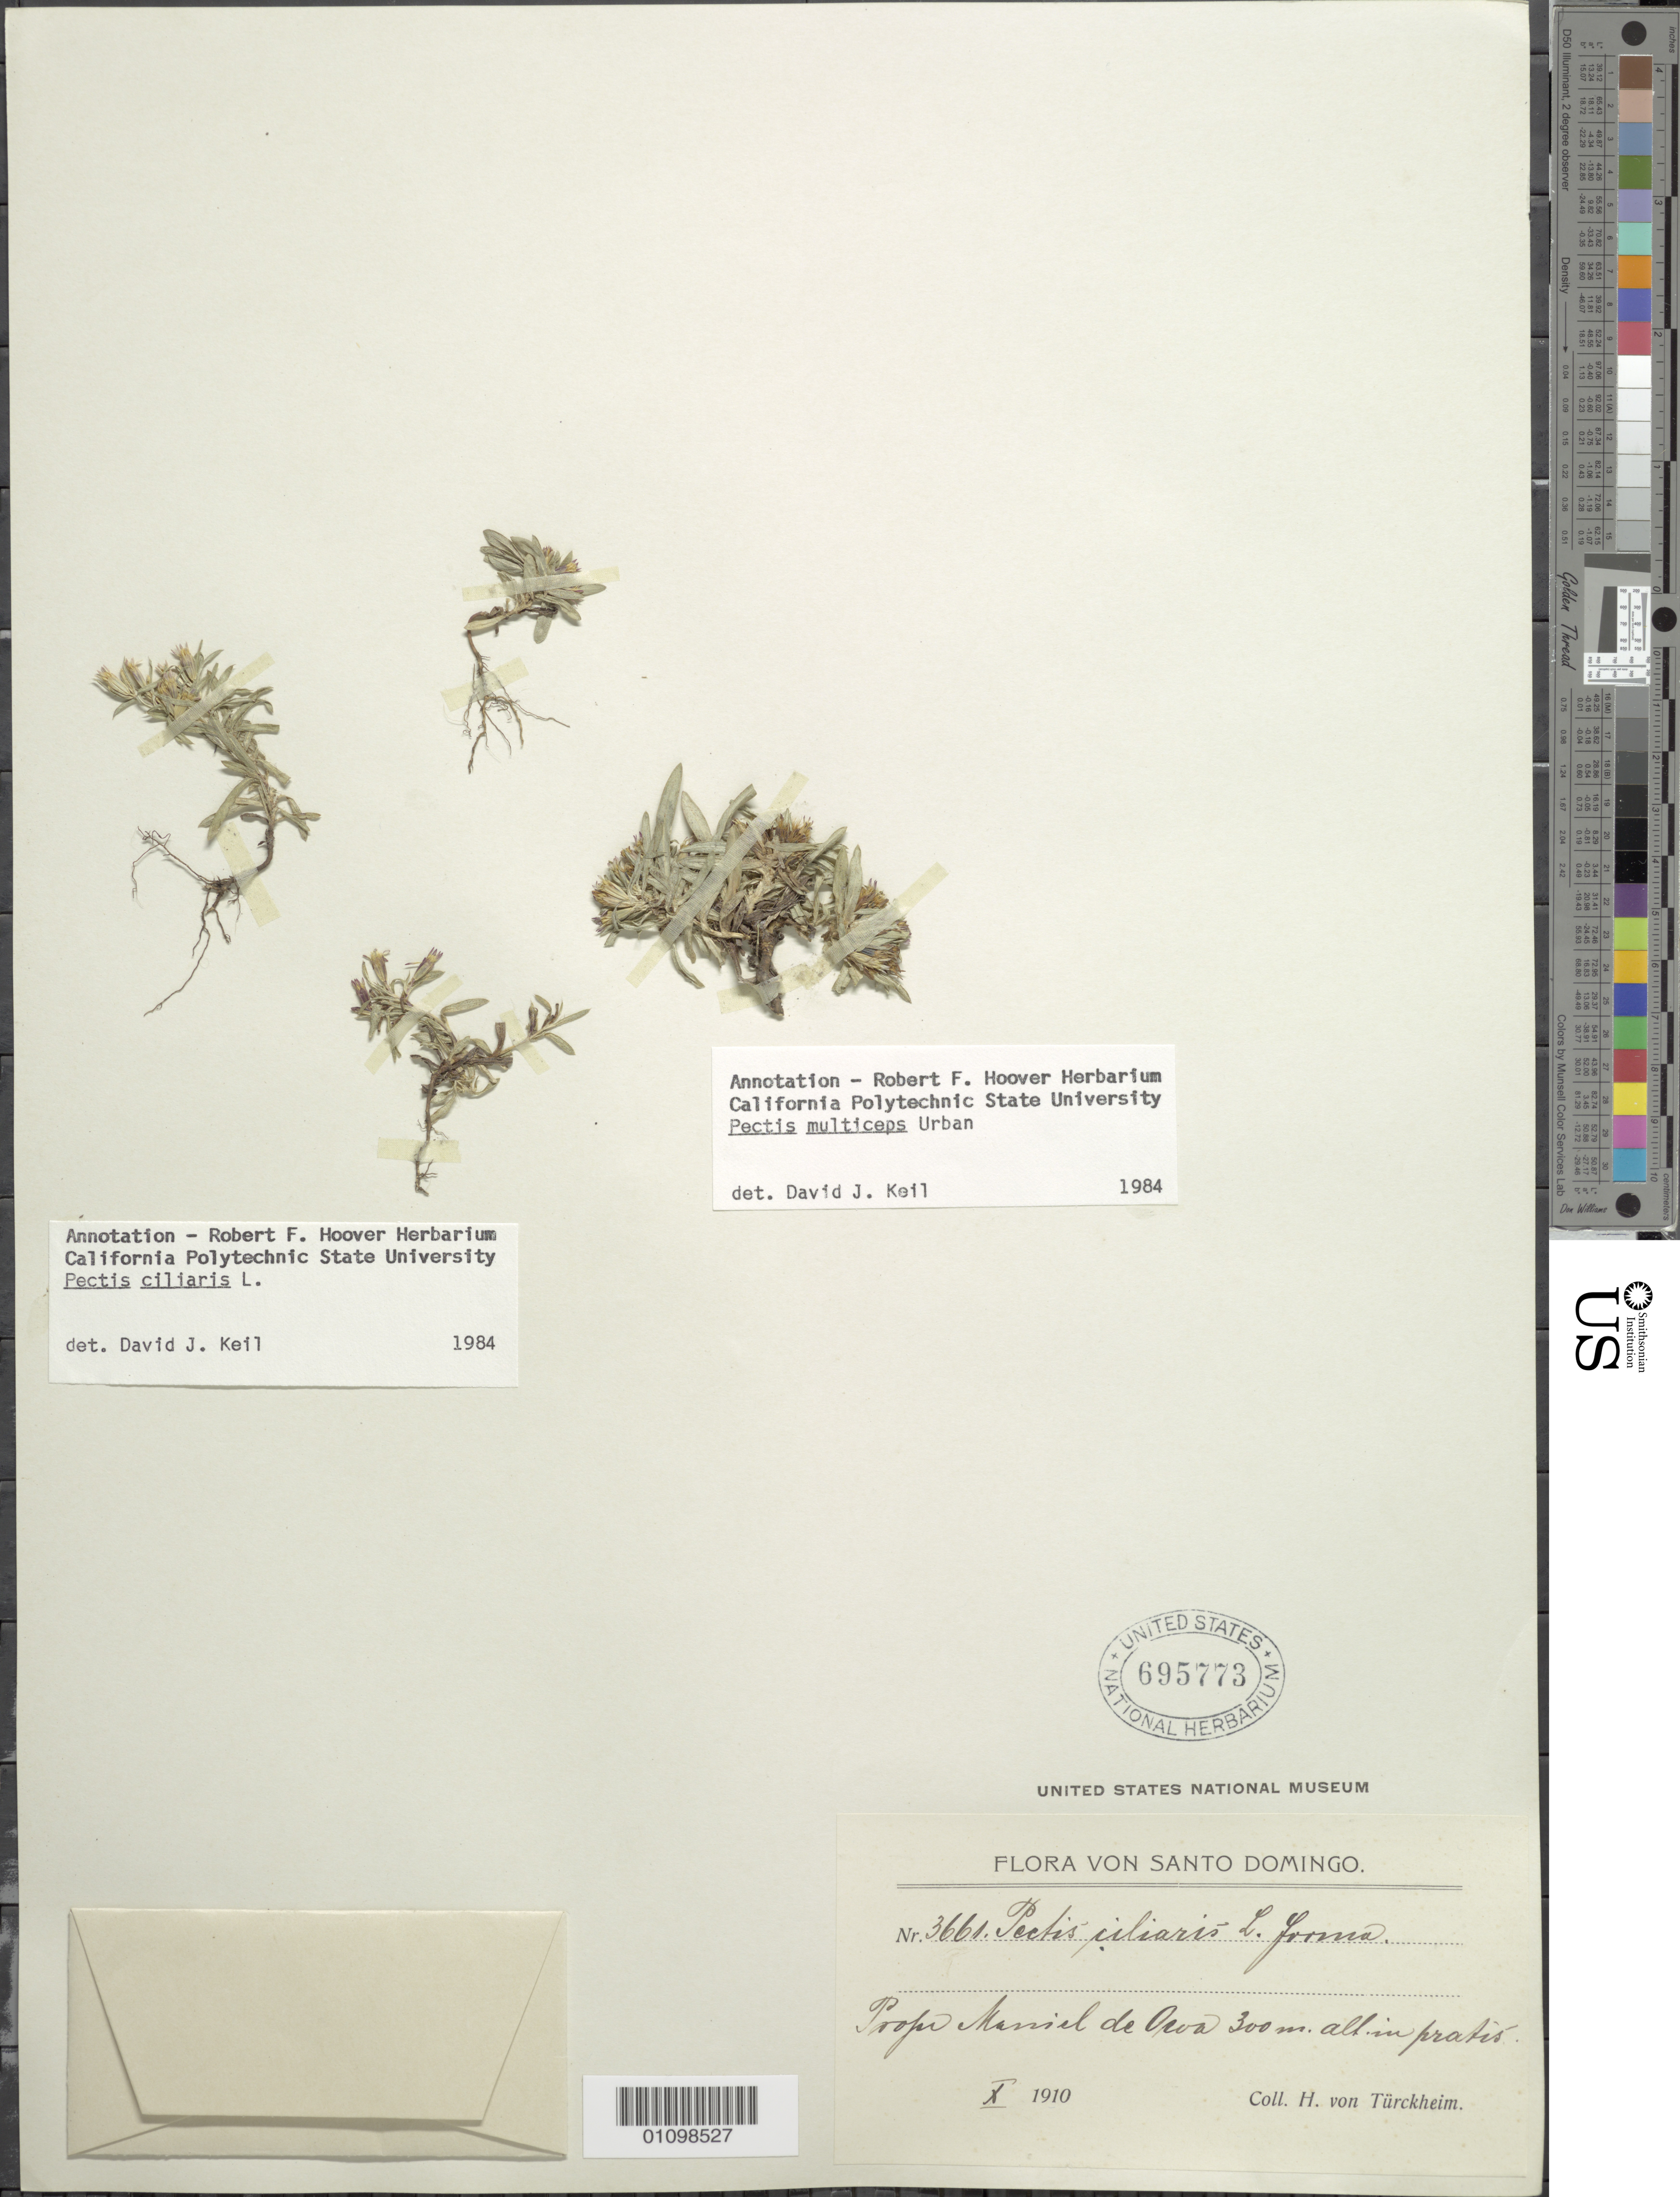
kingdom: Plantae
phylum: Tracheophyta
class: Magnoliopsida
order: Asterales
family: Asteraceae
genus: Pectis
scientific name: Pectis ciliaris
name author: L.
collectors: H. von Türckheim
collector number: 3661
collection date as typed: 01 Oct 1910 to 31 Oct 1910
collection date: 1910-10-01/1910-10-31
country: Dominican Republic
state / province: Santo Domingo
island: Hispaniola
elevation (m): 300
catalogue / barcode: US 695773